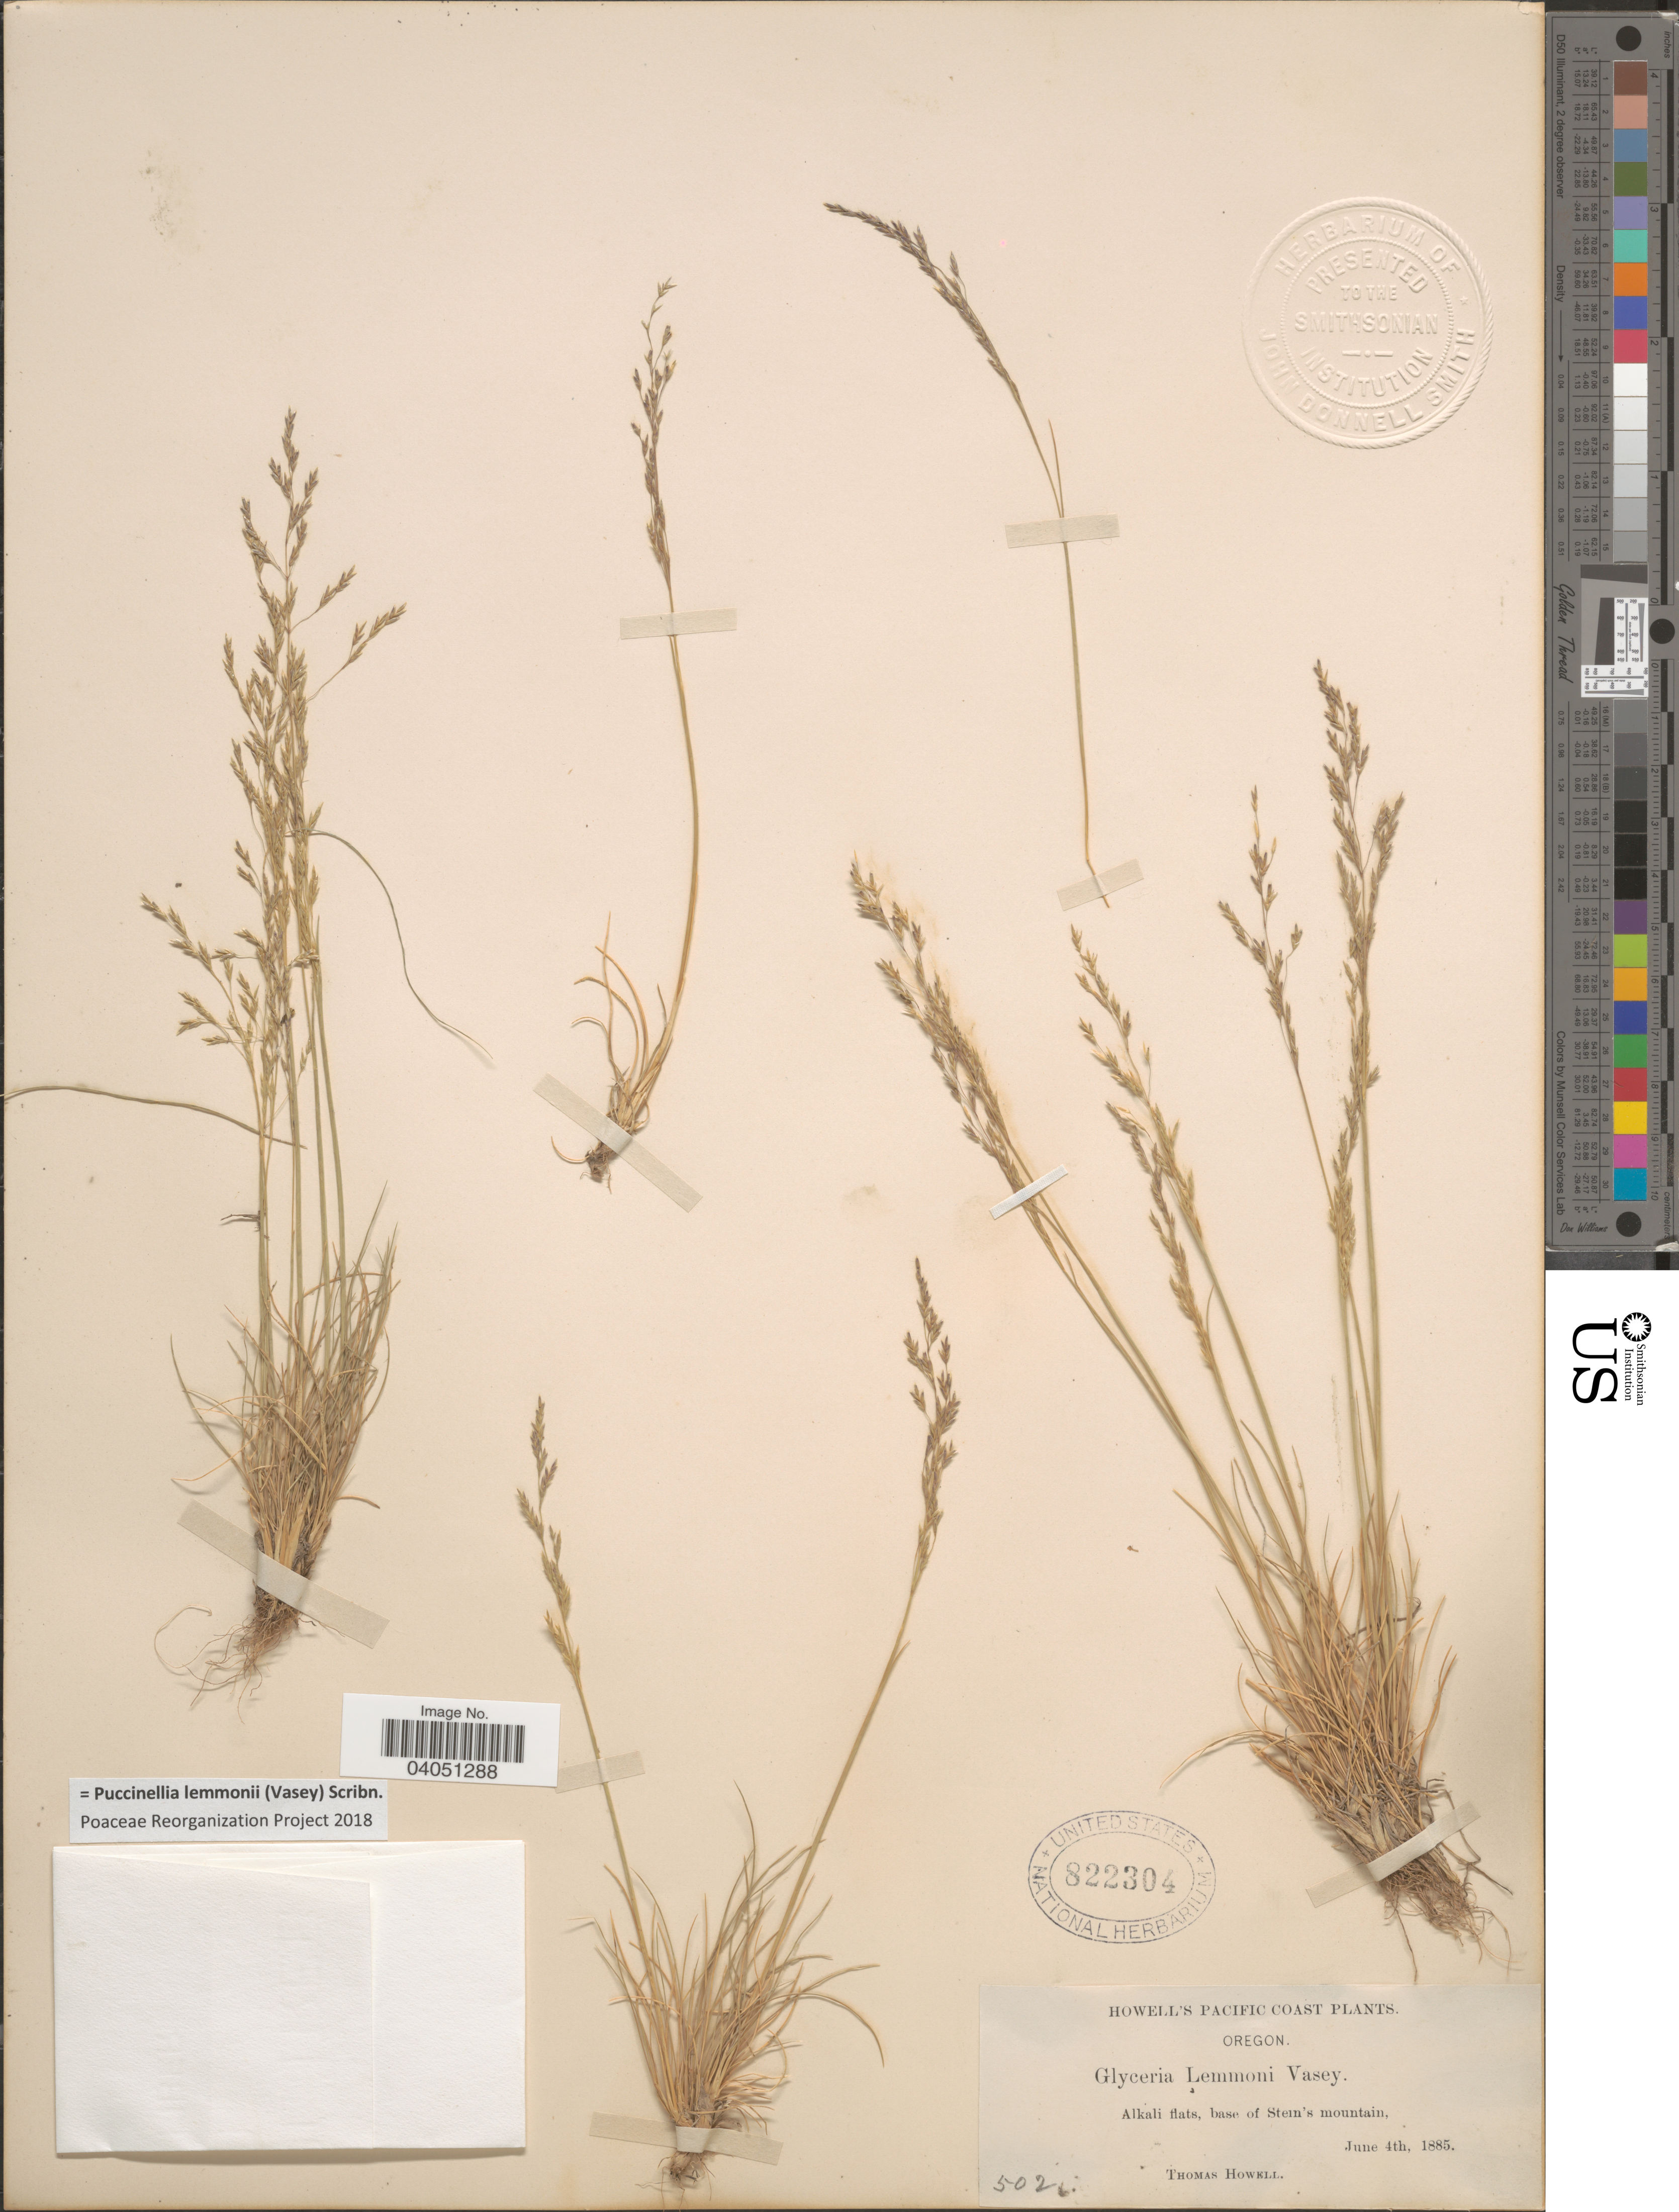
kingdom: Plantae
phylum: Tracheophyta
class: Liliopsida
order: Poales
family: Poaceae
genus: Puccinellia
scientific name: Puccinellia lemmonii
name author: (Vasey) Scribn.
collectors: T. Howell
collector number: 5026*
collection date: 1885-06-04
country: United States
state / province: Oregon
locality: Pacific Coast. Alkali flats, base of Stein's mountain.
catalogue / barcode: US 822304